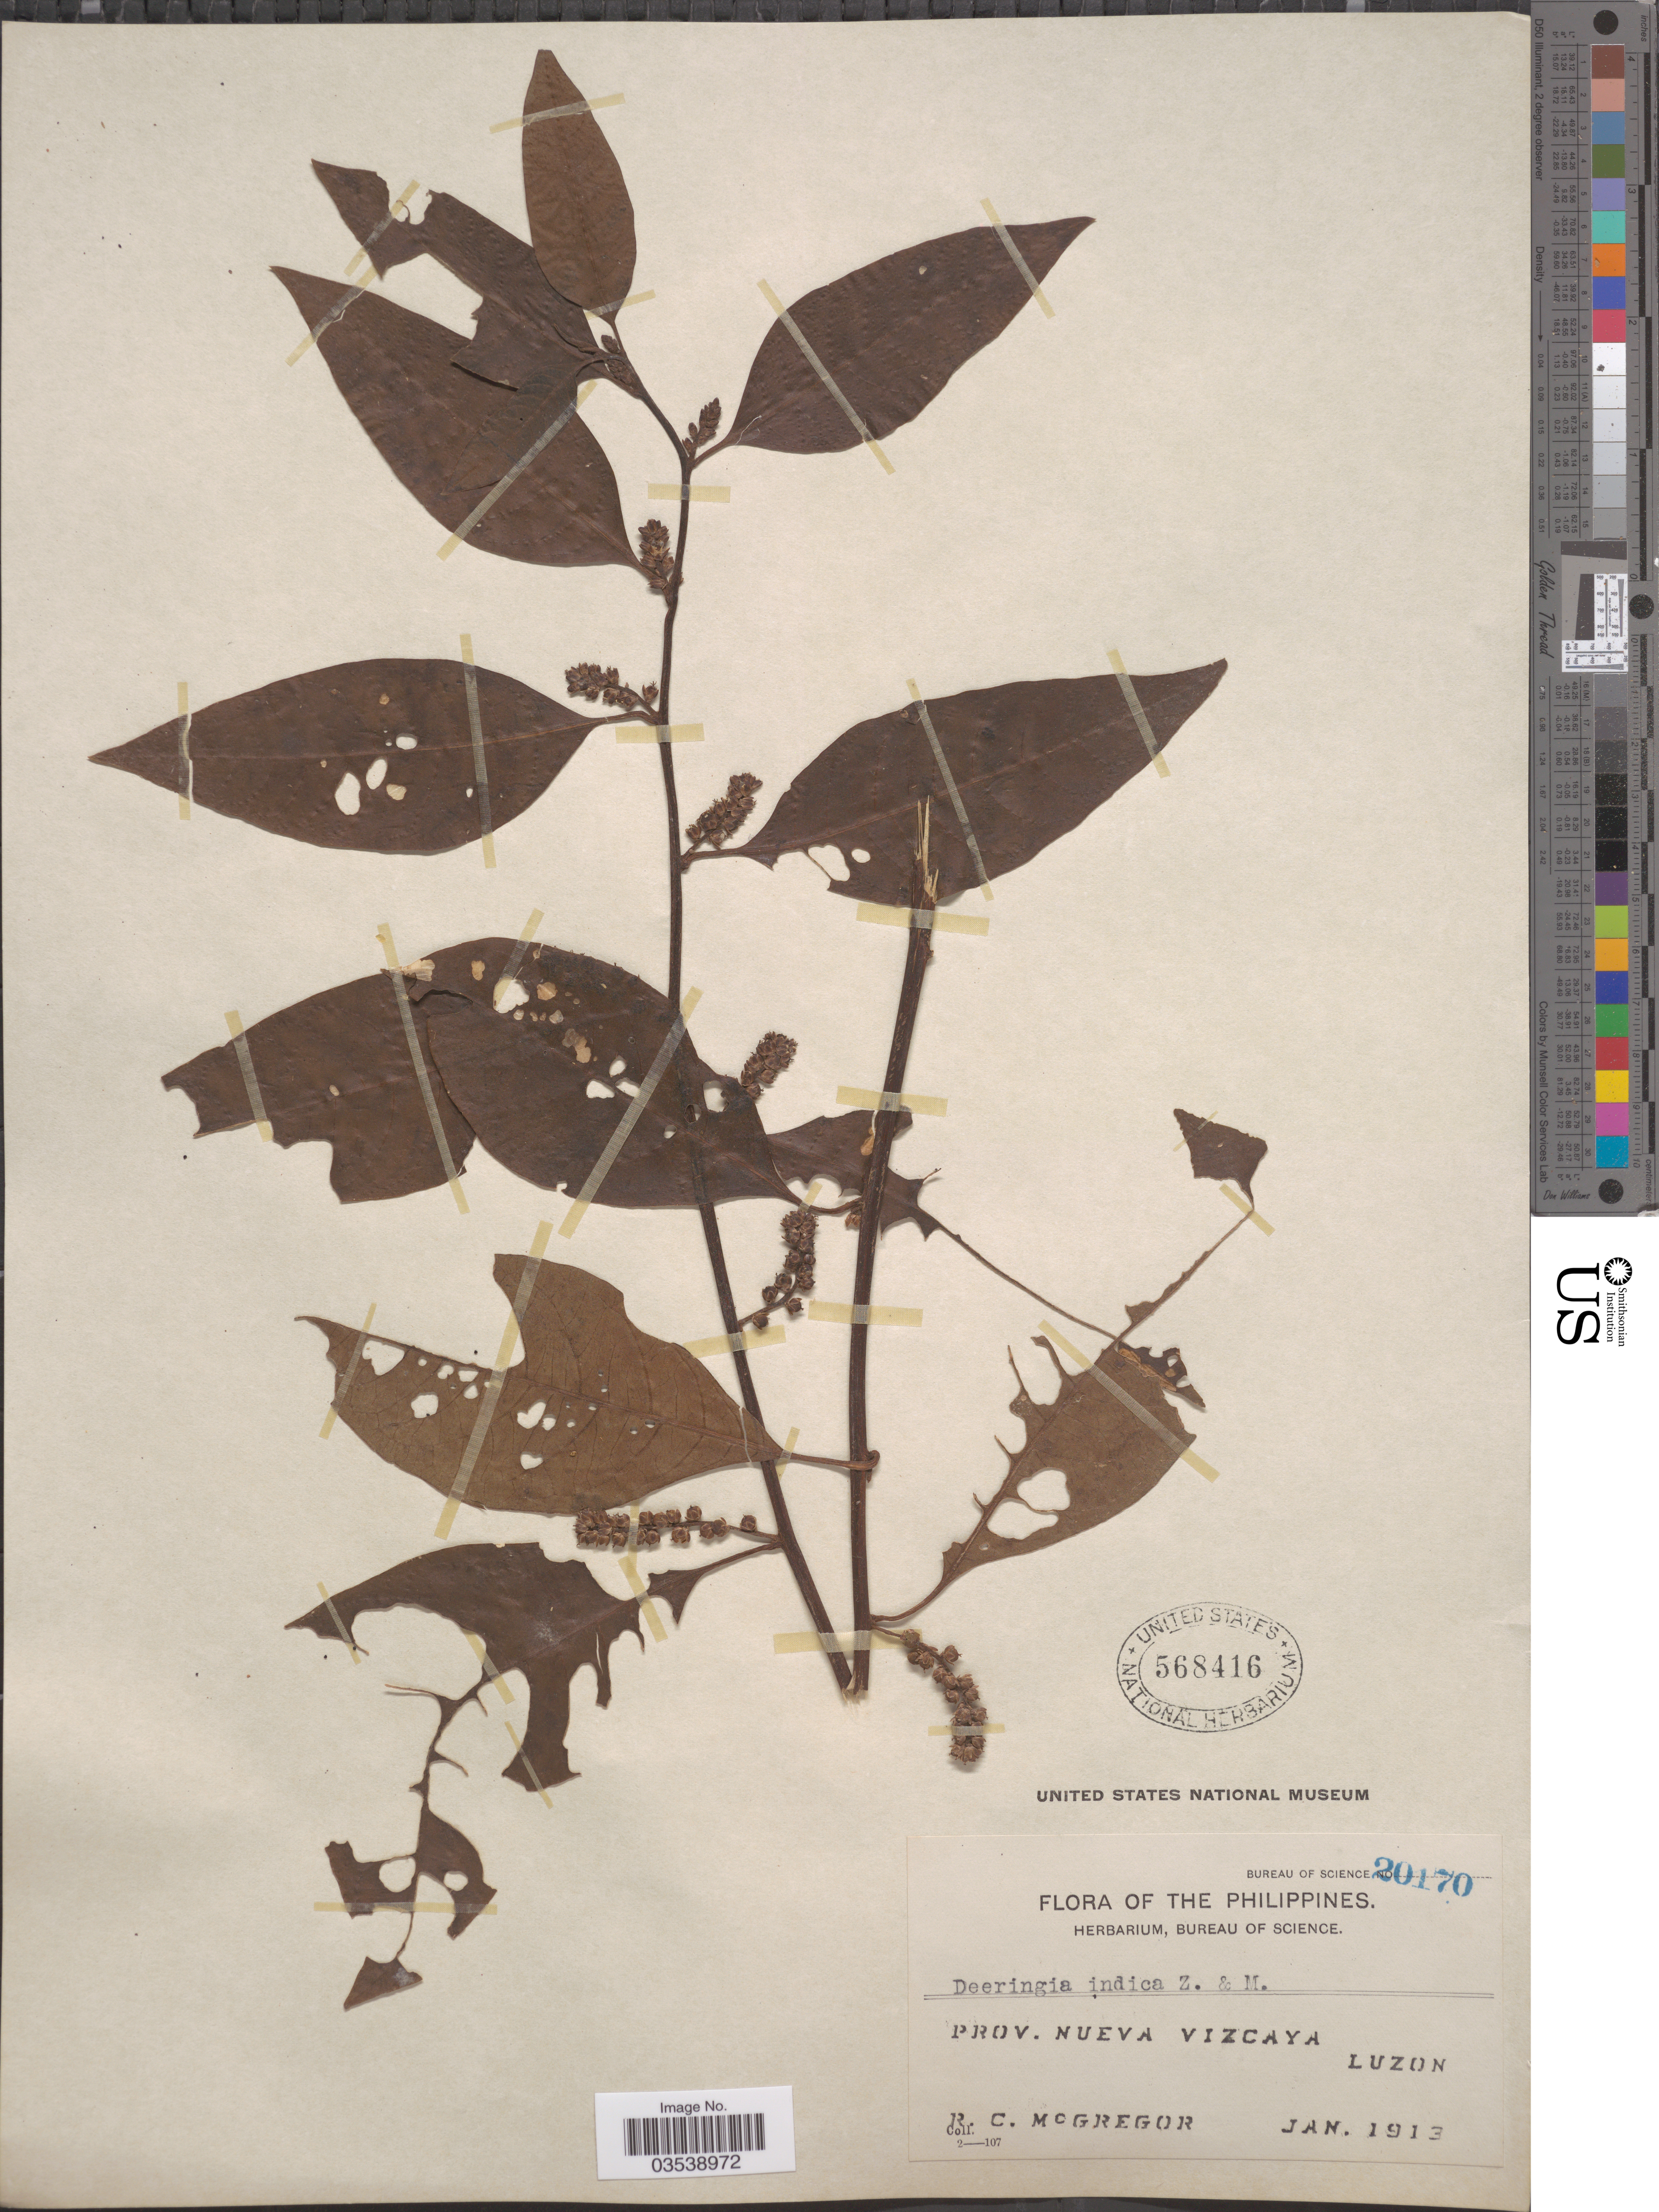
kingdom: Plantae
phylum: Tracheophyta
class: Magnoliopsida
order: Caryophyllales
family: Amaranthaceae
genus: Deeringia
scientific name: Deeringia polysperma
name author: (Roxb.) Moq.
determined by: Strong, Mark T., (BOT), Smithsonian Institution - National Museum of Natural History (UNITED STATES)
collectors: R. C. McGregor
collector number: Bureau of Science 20170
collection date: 1913-01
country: Philippines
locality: Prov. Nueva Vizcaya. Luzon.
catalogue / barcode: US 568416